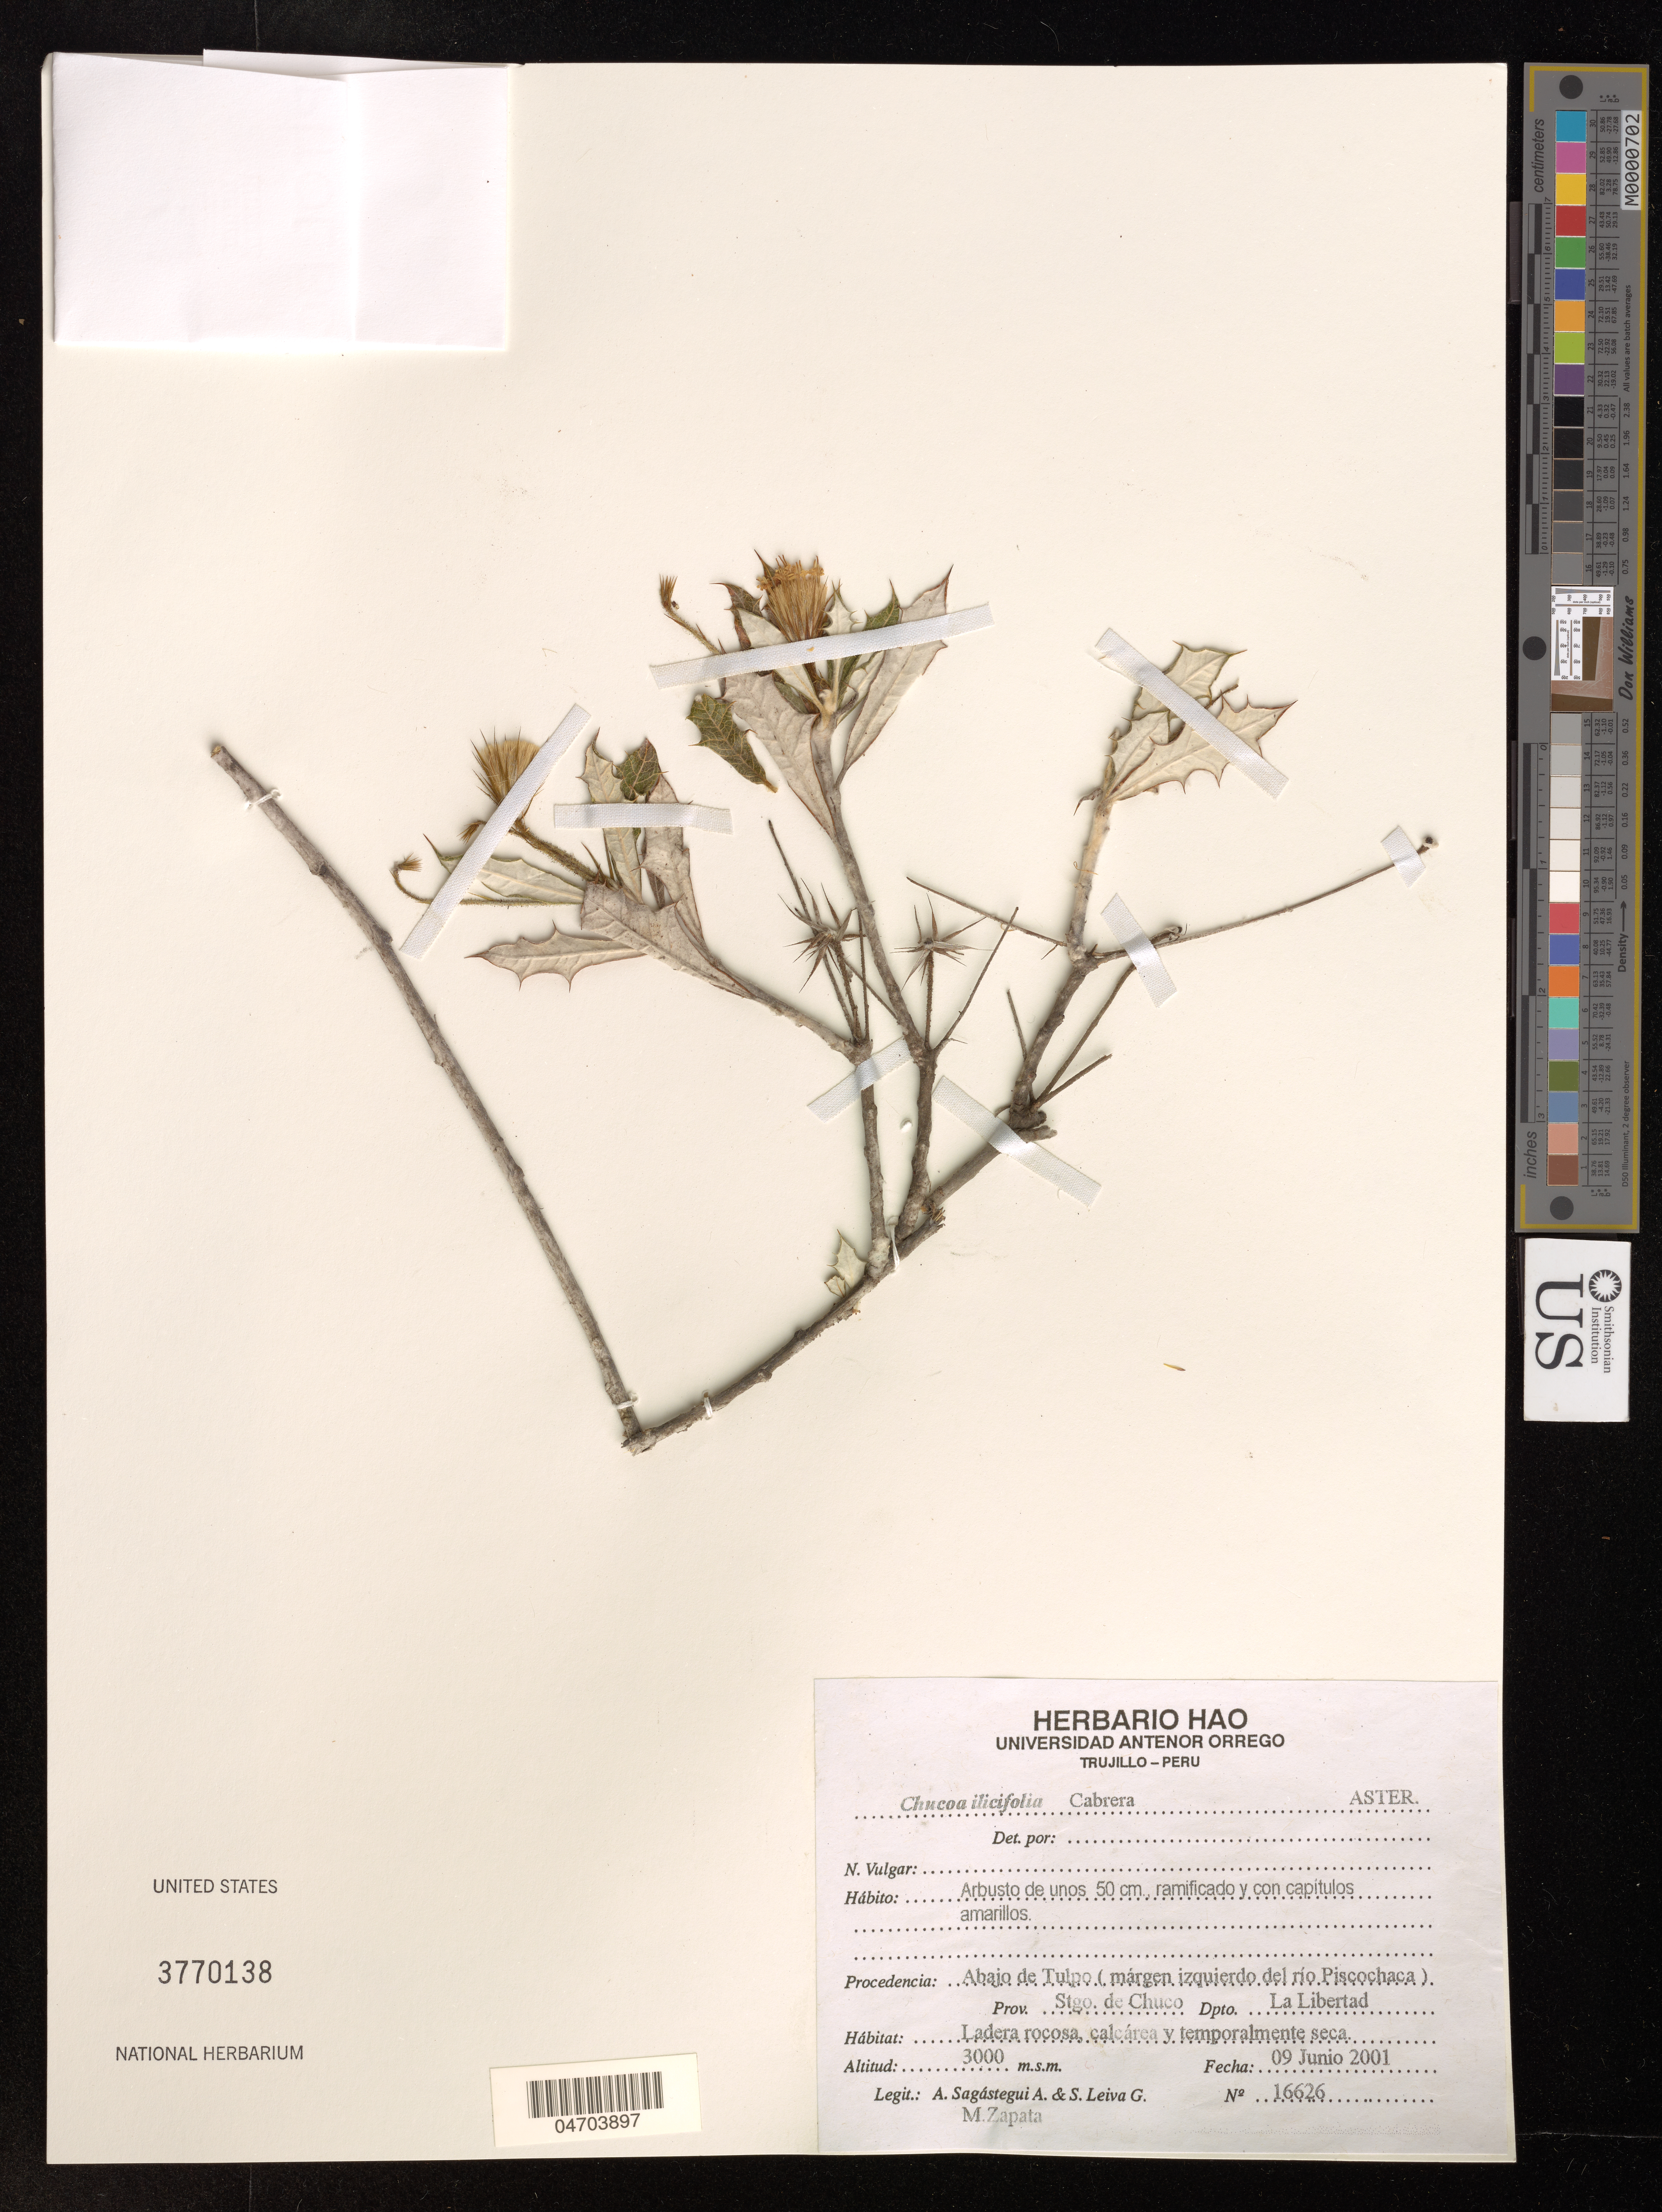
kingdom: Plantae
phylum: Tracheophyta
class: Magnoliopsida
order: Asterales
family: Asteraceae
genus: Chucoa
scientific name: Chucoa ilicifolia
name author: Cabrera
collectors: A. Sagastegui & S. S. Leiva G.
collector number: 16626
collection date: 2001-06-09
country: Peru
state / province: La Libertad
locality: Abajo de Tulo, Stgo. de Chuco.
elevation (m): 3000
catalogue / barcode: US 3770138